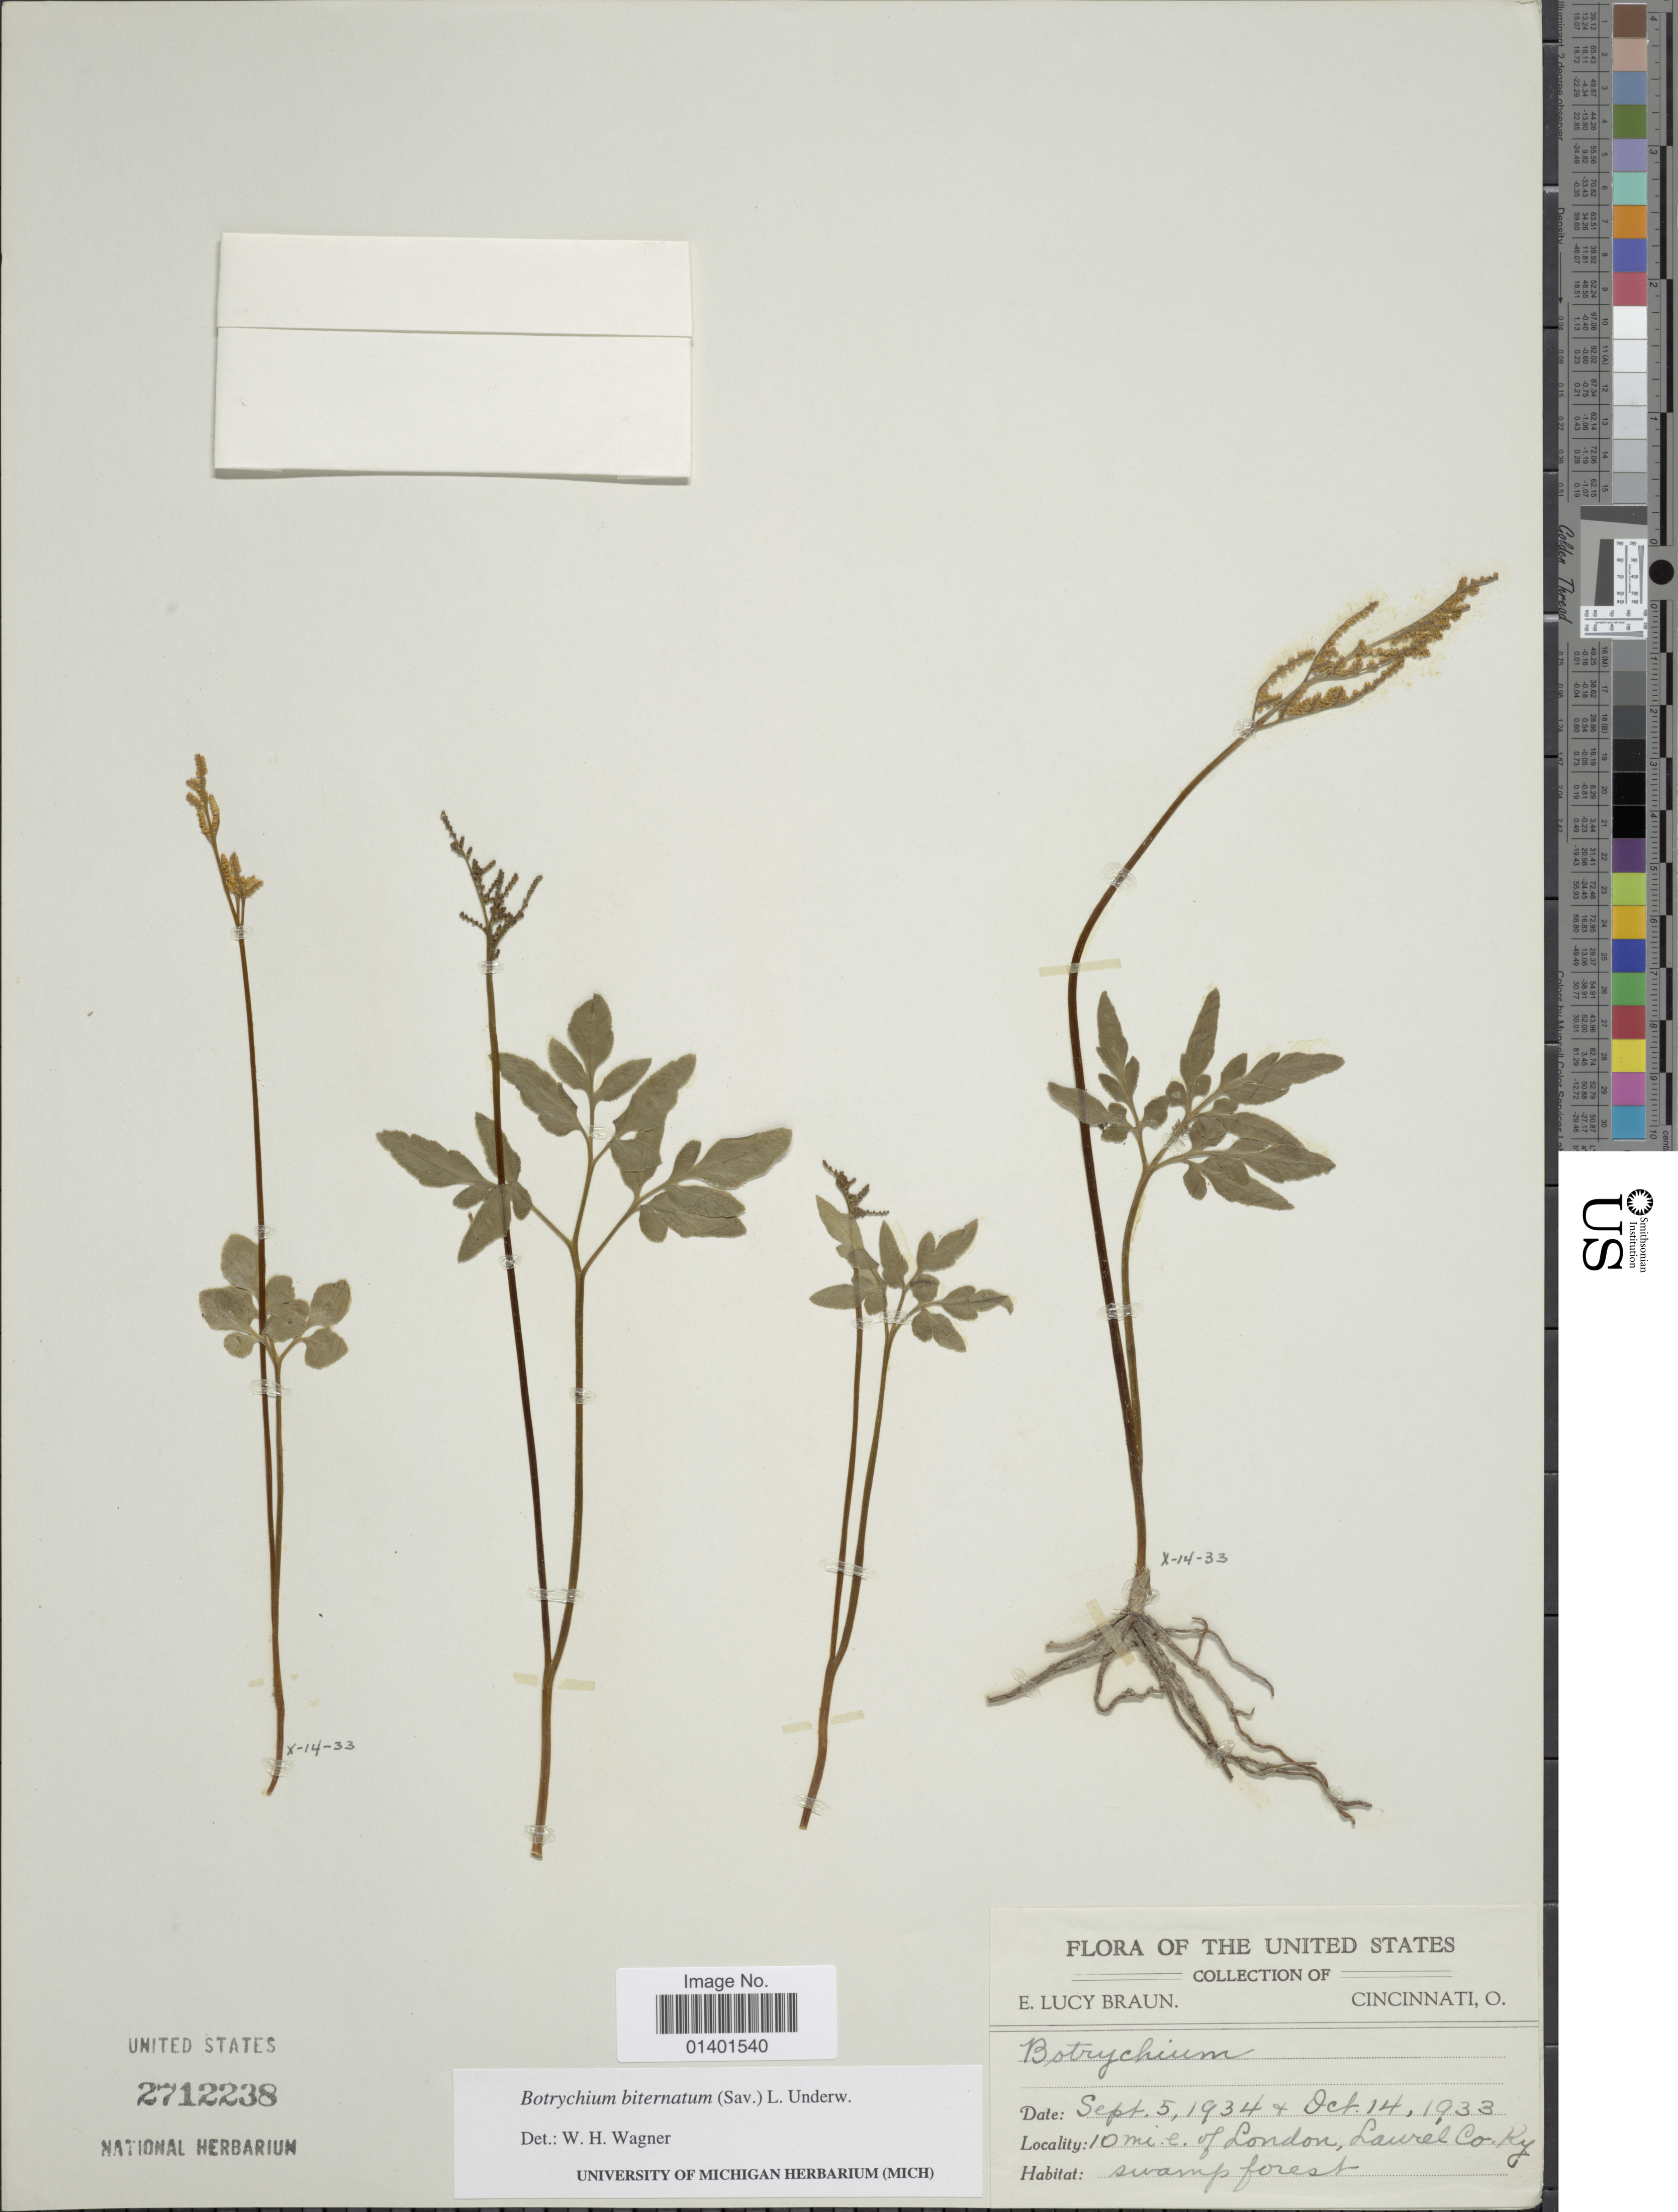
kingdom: Plantae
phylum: Tracheophyta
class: Polypodiopsida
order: Ophioglossales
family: Ophioglossaceae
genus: Botrychium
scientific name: Botrychium biternatum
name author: (Sav.) Underw.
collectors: E. L. Braun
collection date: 1933-10-14/1934-09-05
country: United States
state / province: Kentucky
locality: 10 mi. E. of London, Laurel Co.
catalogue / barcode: US 2712238